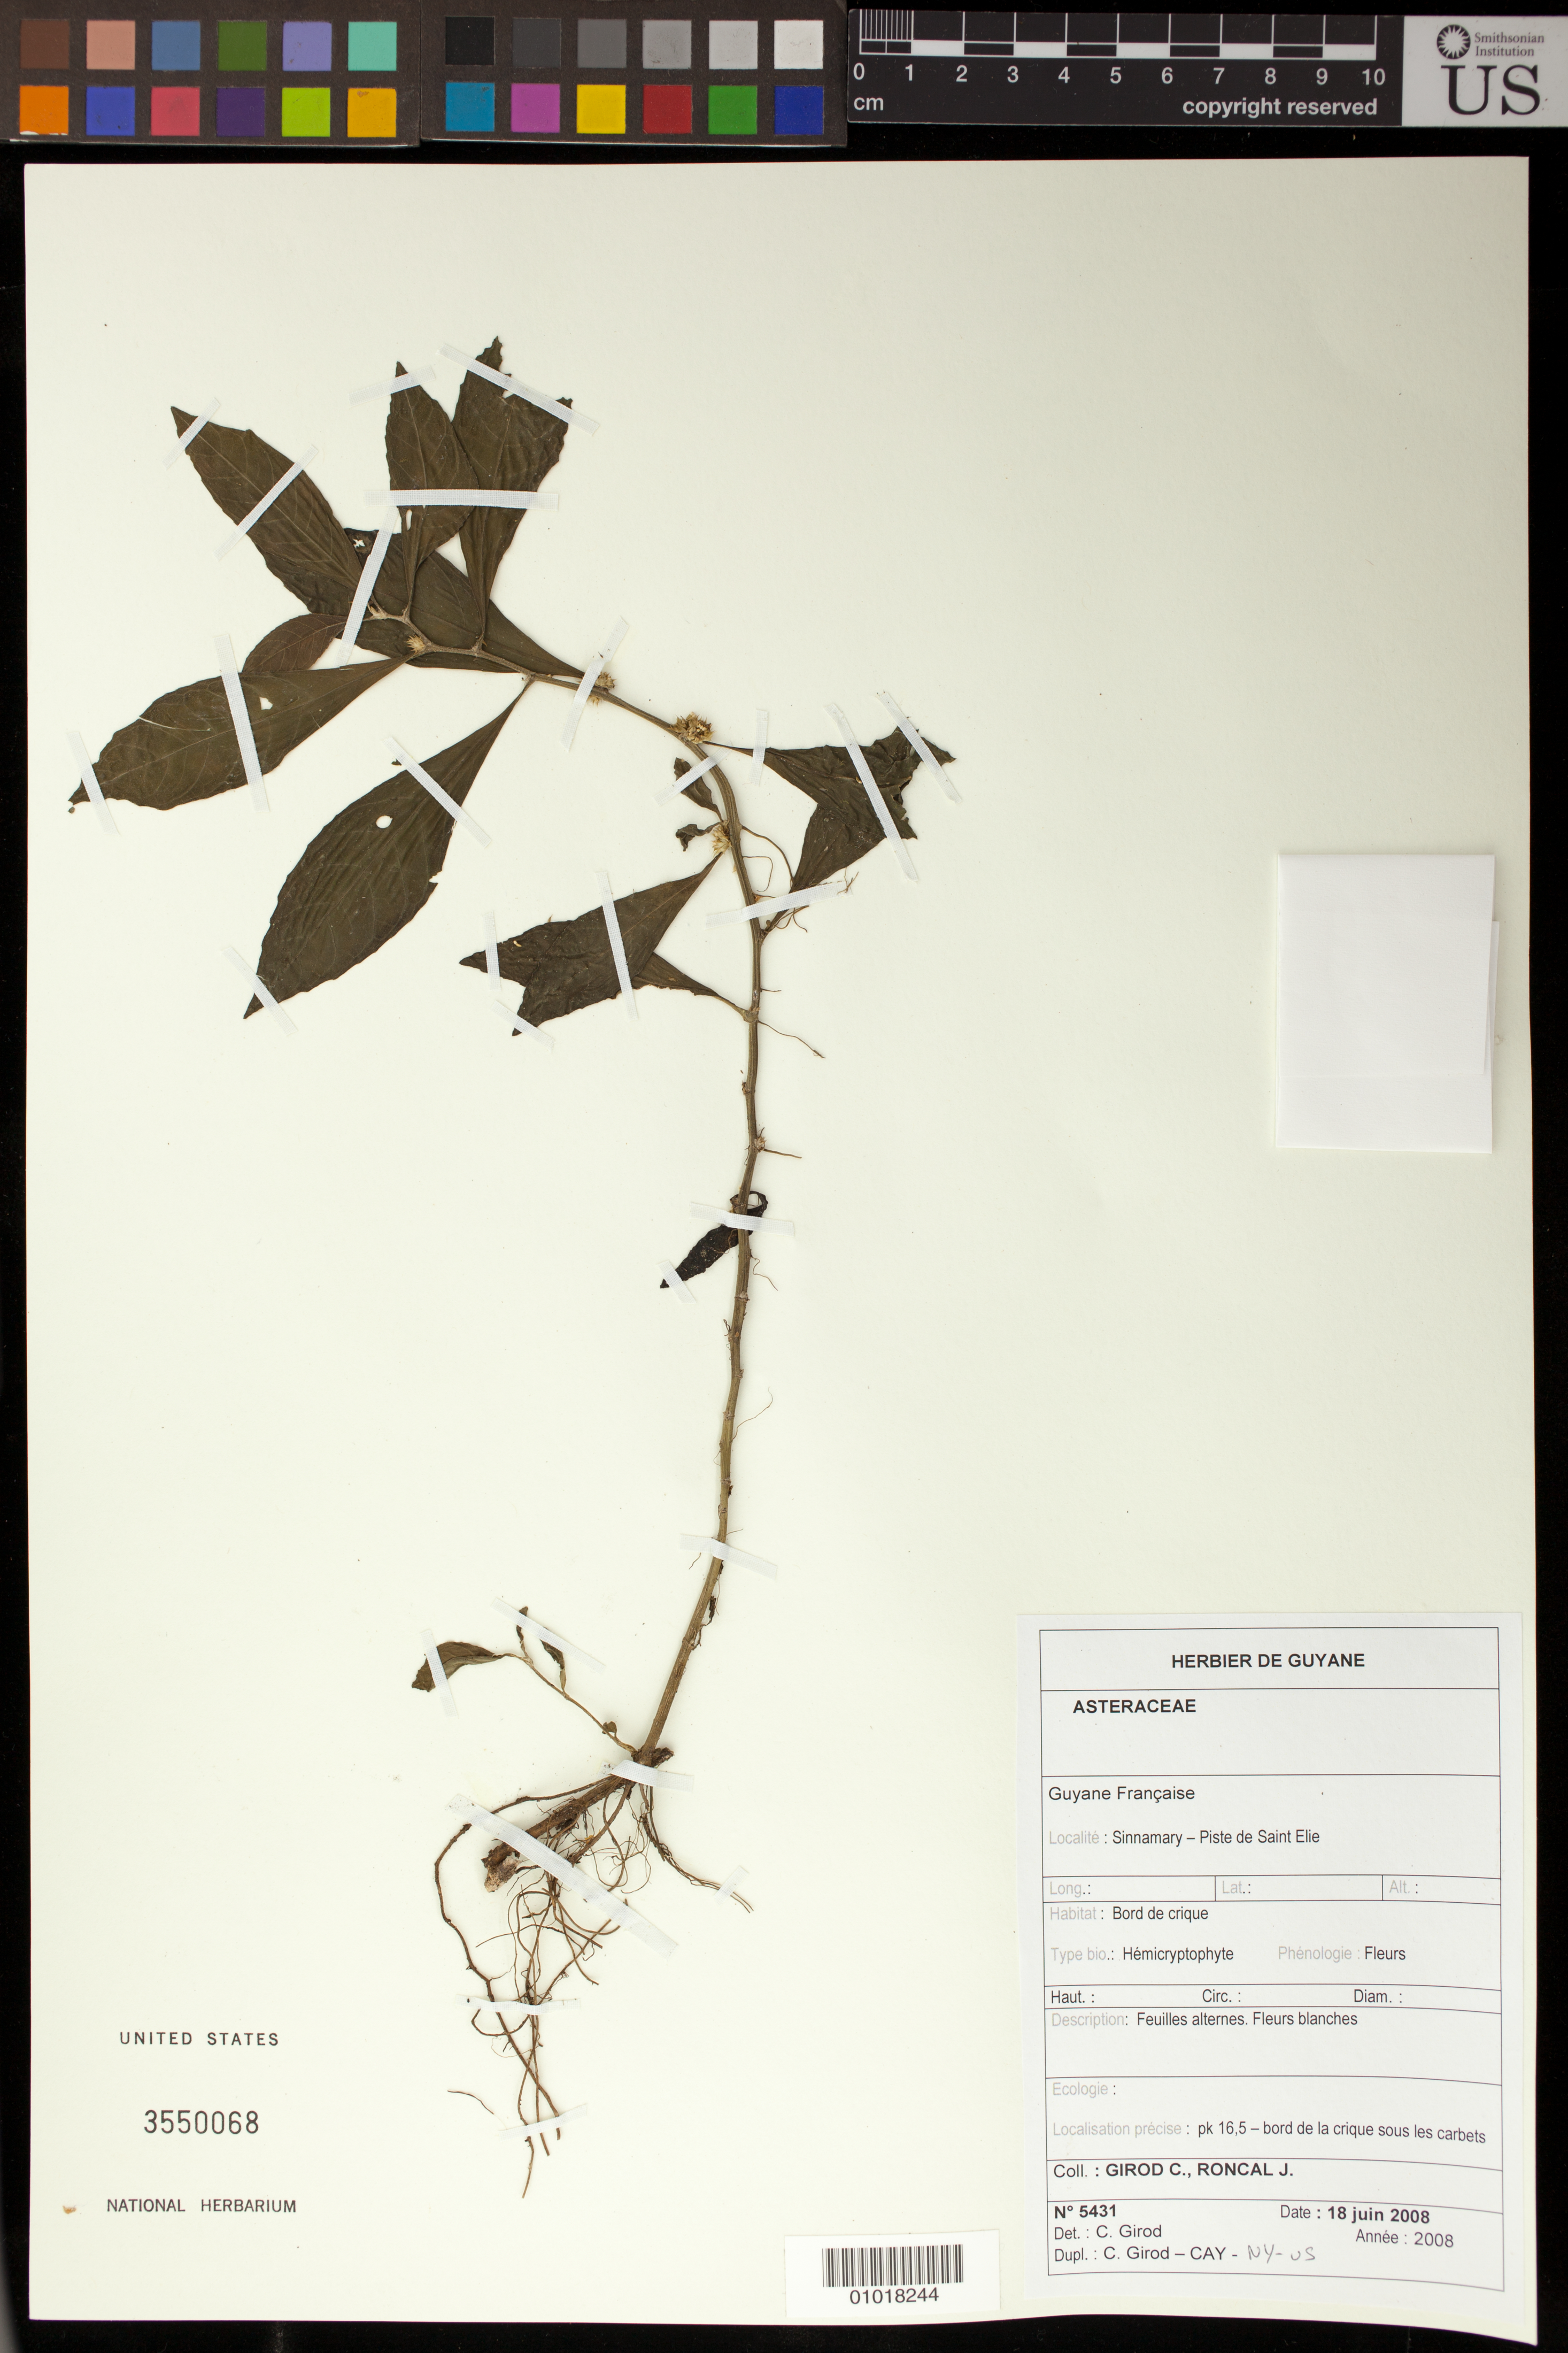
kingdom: Plantae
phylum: Tracheophyta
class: Magnoliopsida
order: Asterales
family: Asteraceae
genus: Struchium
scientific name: Struchium sparganophorum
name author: (L.) Kuntze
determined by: Crozier, F.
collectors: C. Girod & J. Roncal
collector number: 5431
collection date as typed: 18-Jun-08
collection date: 2008-06-18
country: French Guiana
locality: Sinnamary - Piste de St. Elie. PK 16.5 - borde de la crique sous les carbets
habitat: Bord de crique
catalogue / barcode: US 3550068